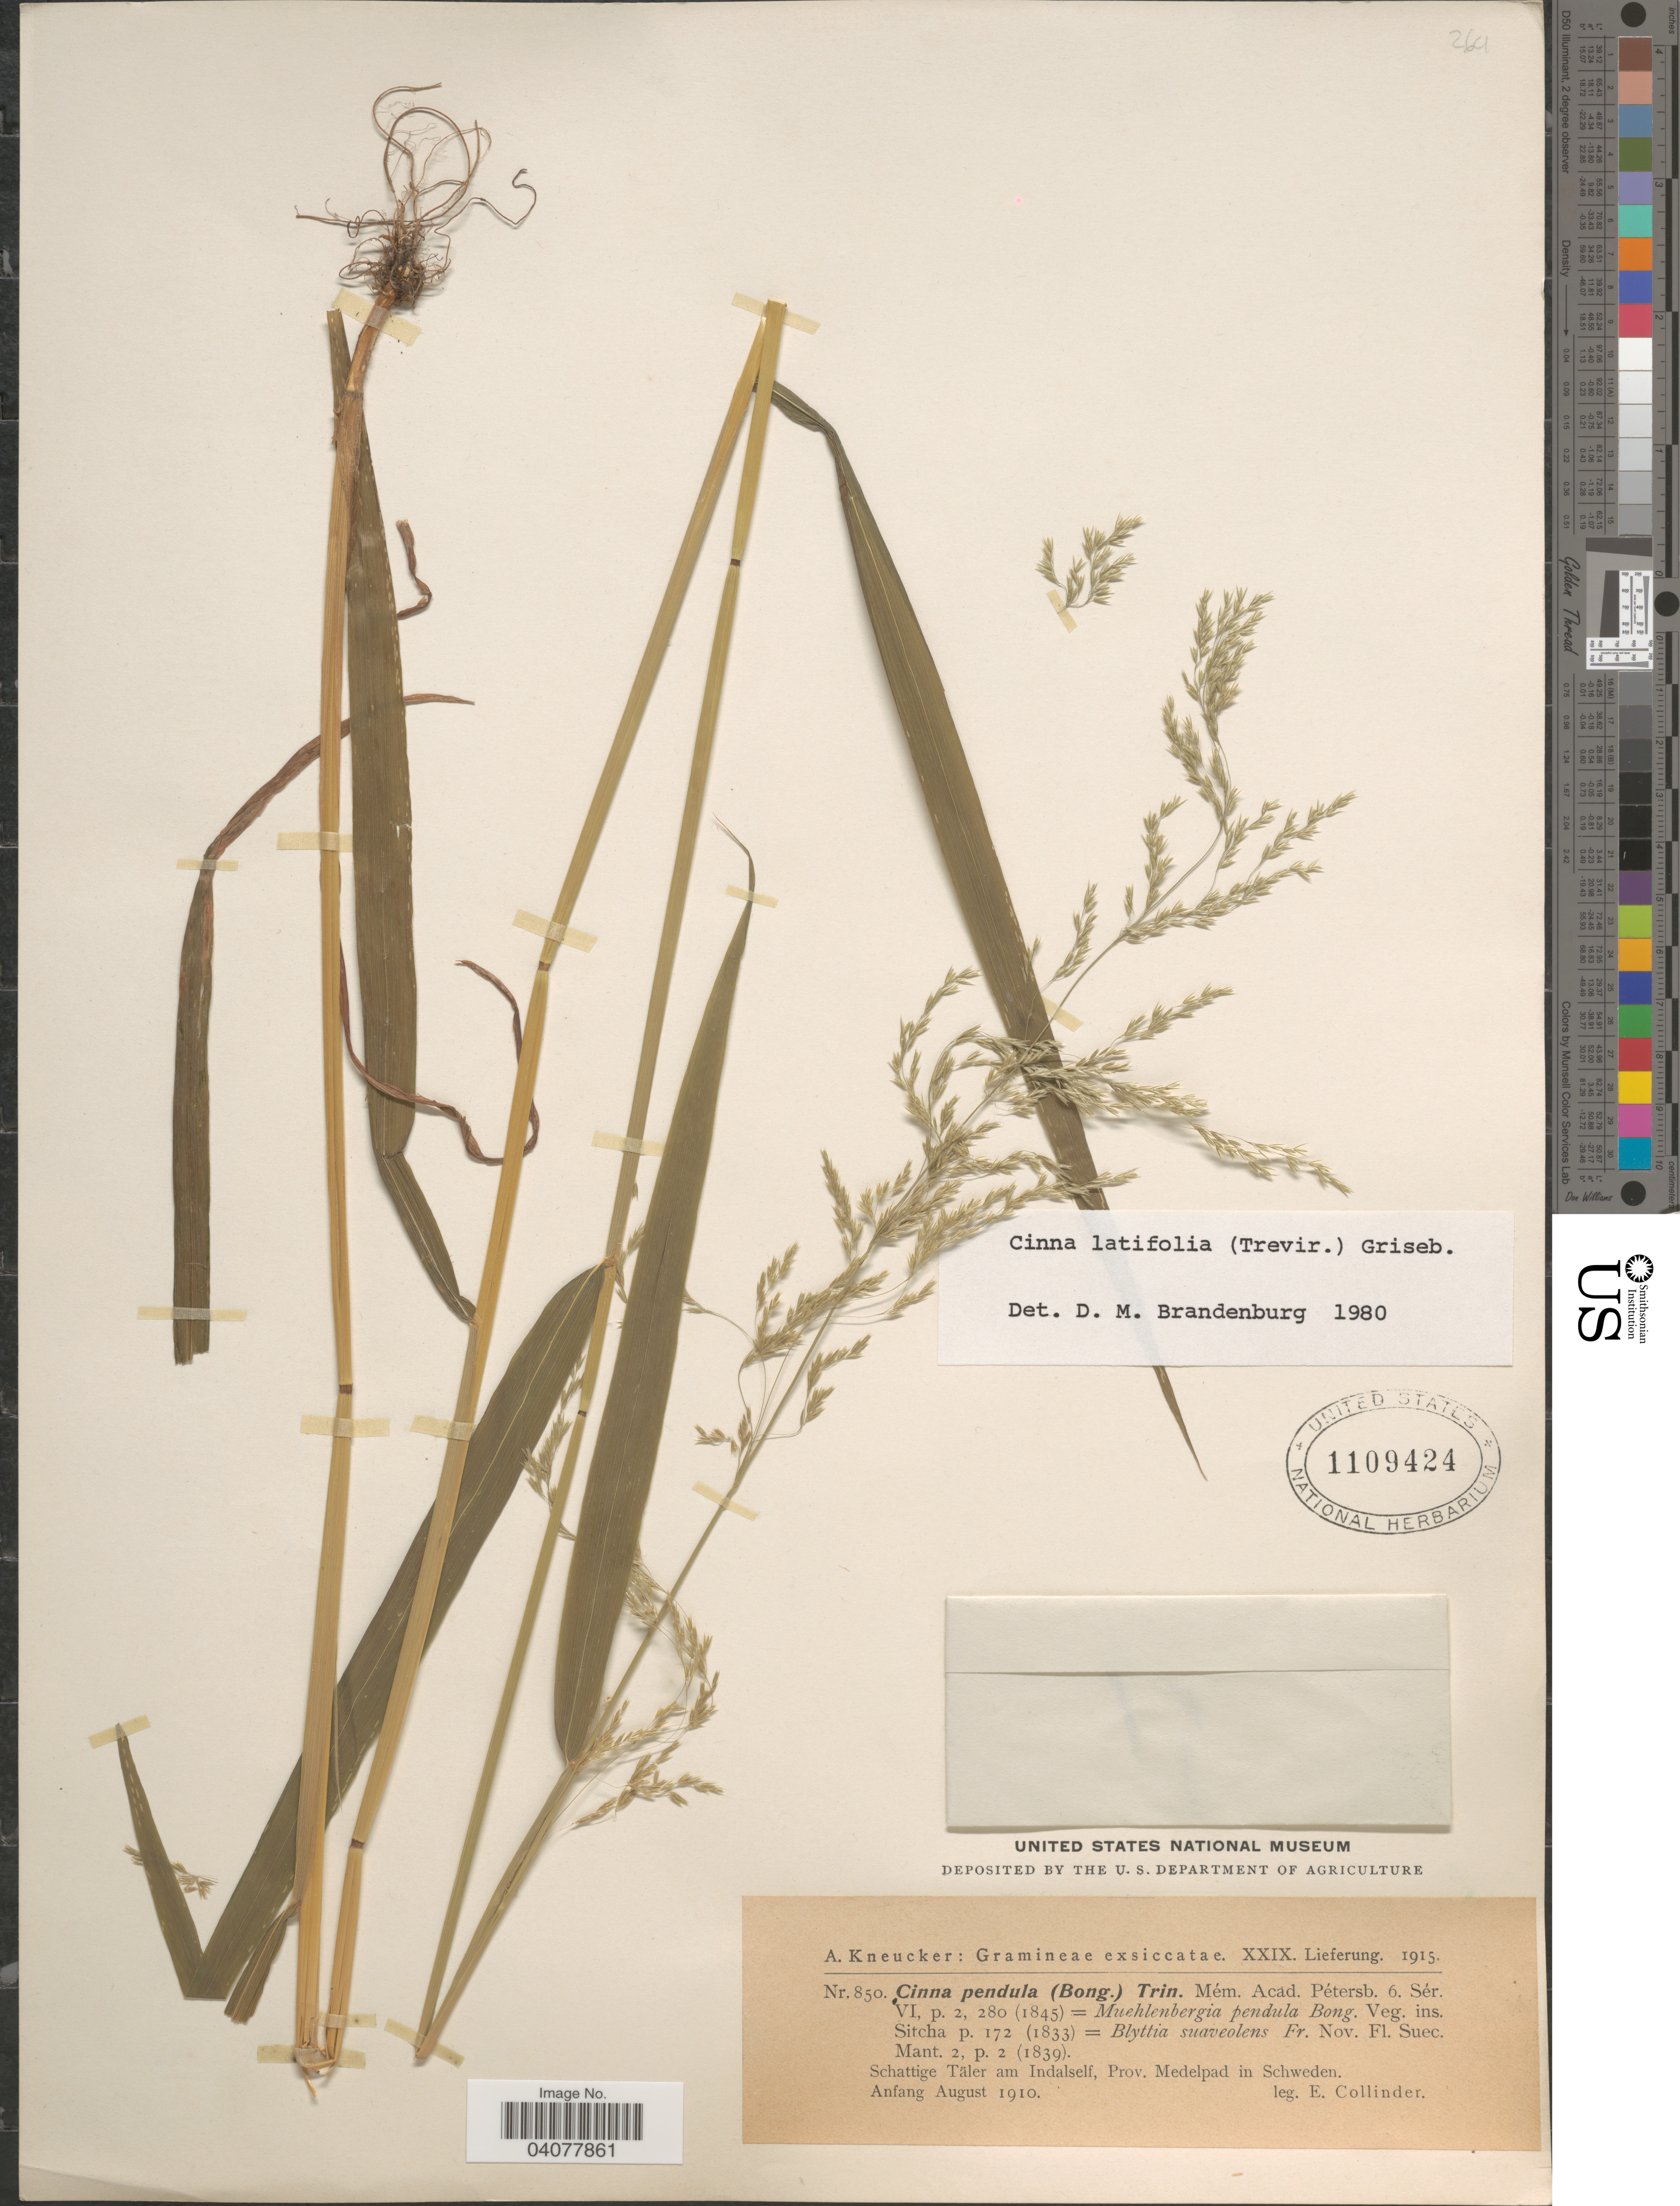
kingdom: Plantae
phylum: Tracheophyta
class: Liliopsida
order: Poales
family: Poaceae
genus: Cinna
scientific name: Cinna latifolia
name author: (Trevir. ex Goeppert) Griseb.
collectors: E. Collinder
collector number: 850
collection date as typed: Anfang August 1910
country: Sweden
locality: Schattige Täler am Indalself, Prov. Medelpad in Schweden.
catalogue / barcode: US 1109424